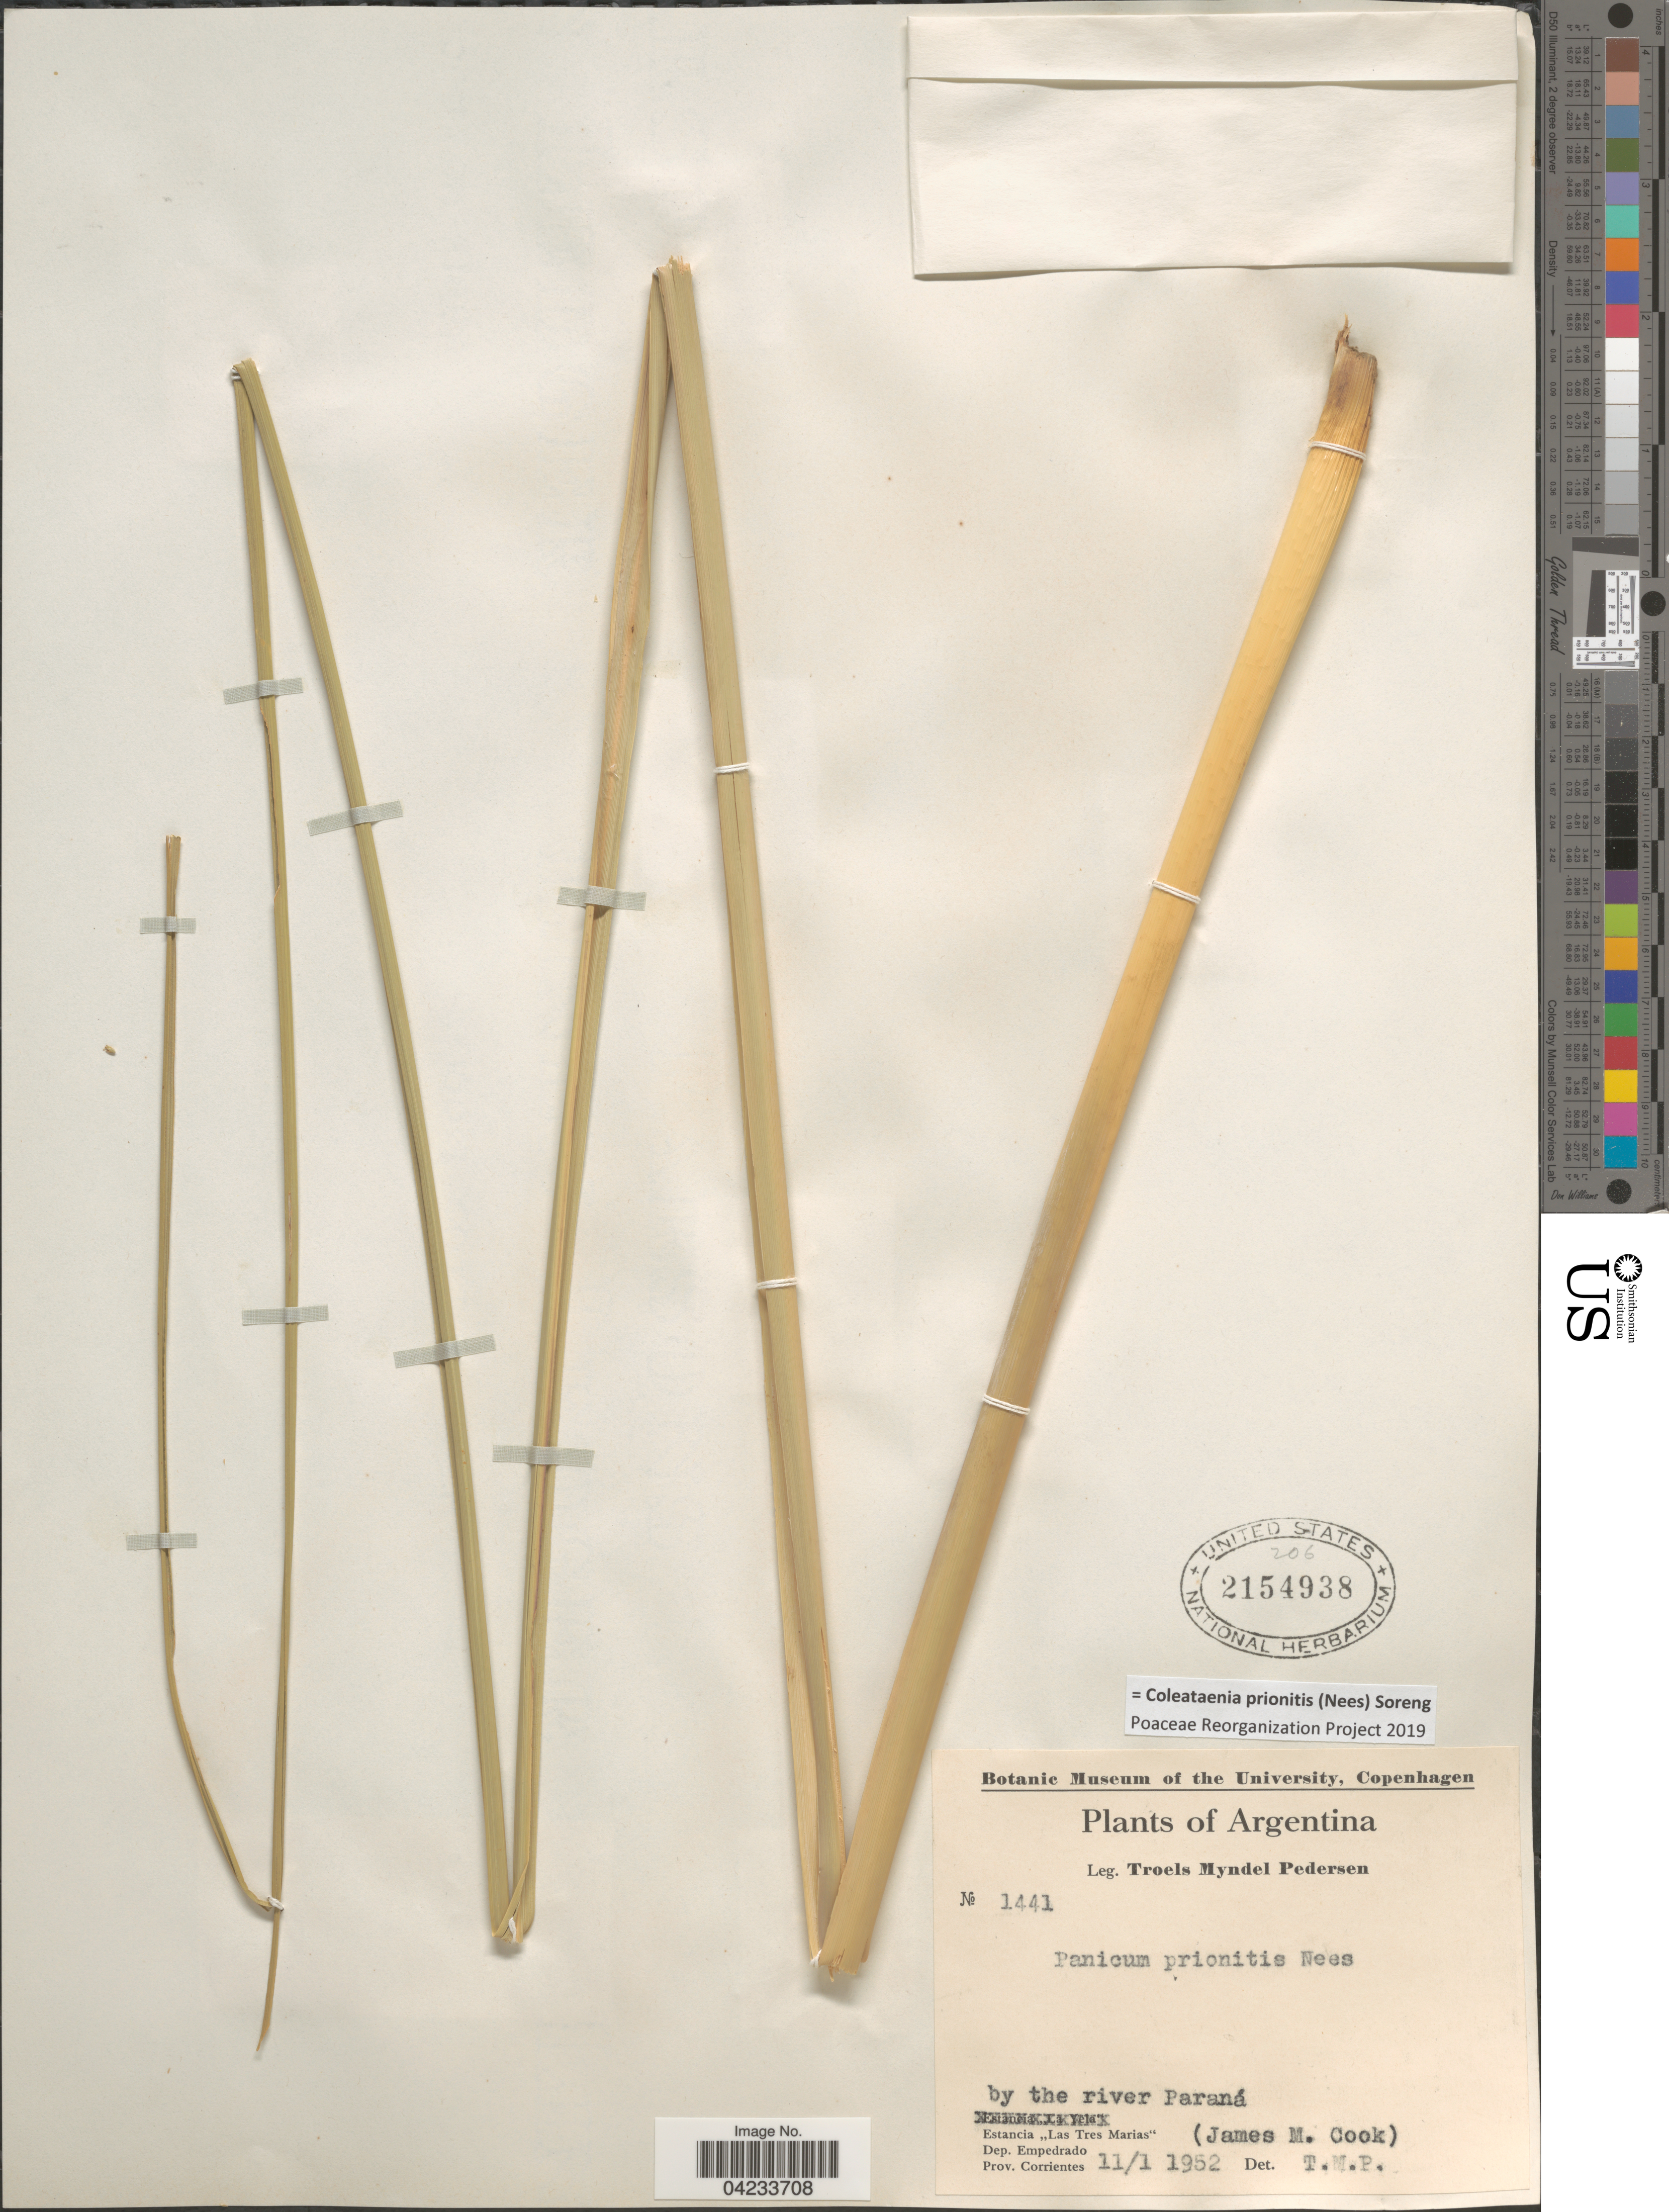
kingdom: Plantae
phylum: Tracheophyta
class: Liliopsida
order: Poales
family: Poaceae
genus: Coleataenia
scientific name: Coleataenia prionitis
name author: (Nees) Soreng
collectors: T. Pederson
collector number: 1441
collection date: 1952-01-11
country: Argentina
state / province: Corrientes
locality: By the river Paraná. Estancia "Las Tres Marias". Dep. Empedrado.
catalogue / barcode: US 2154938